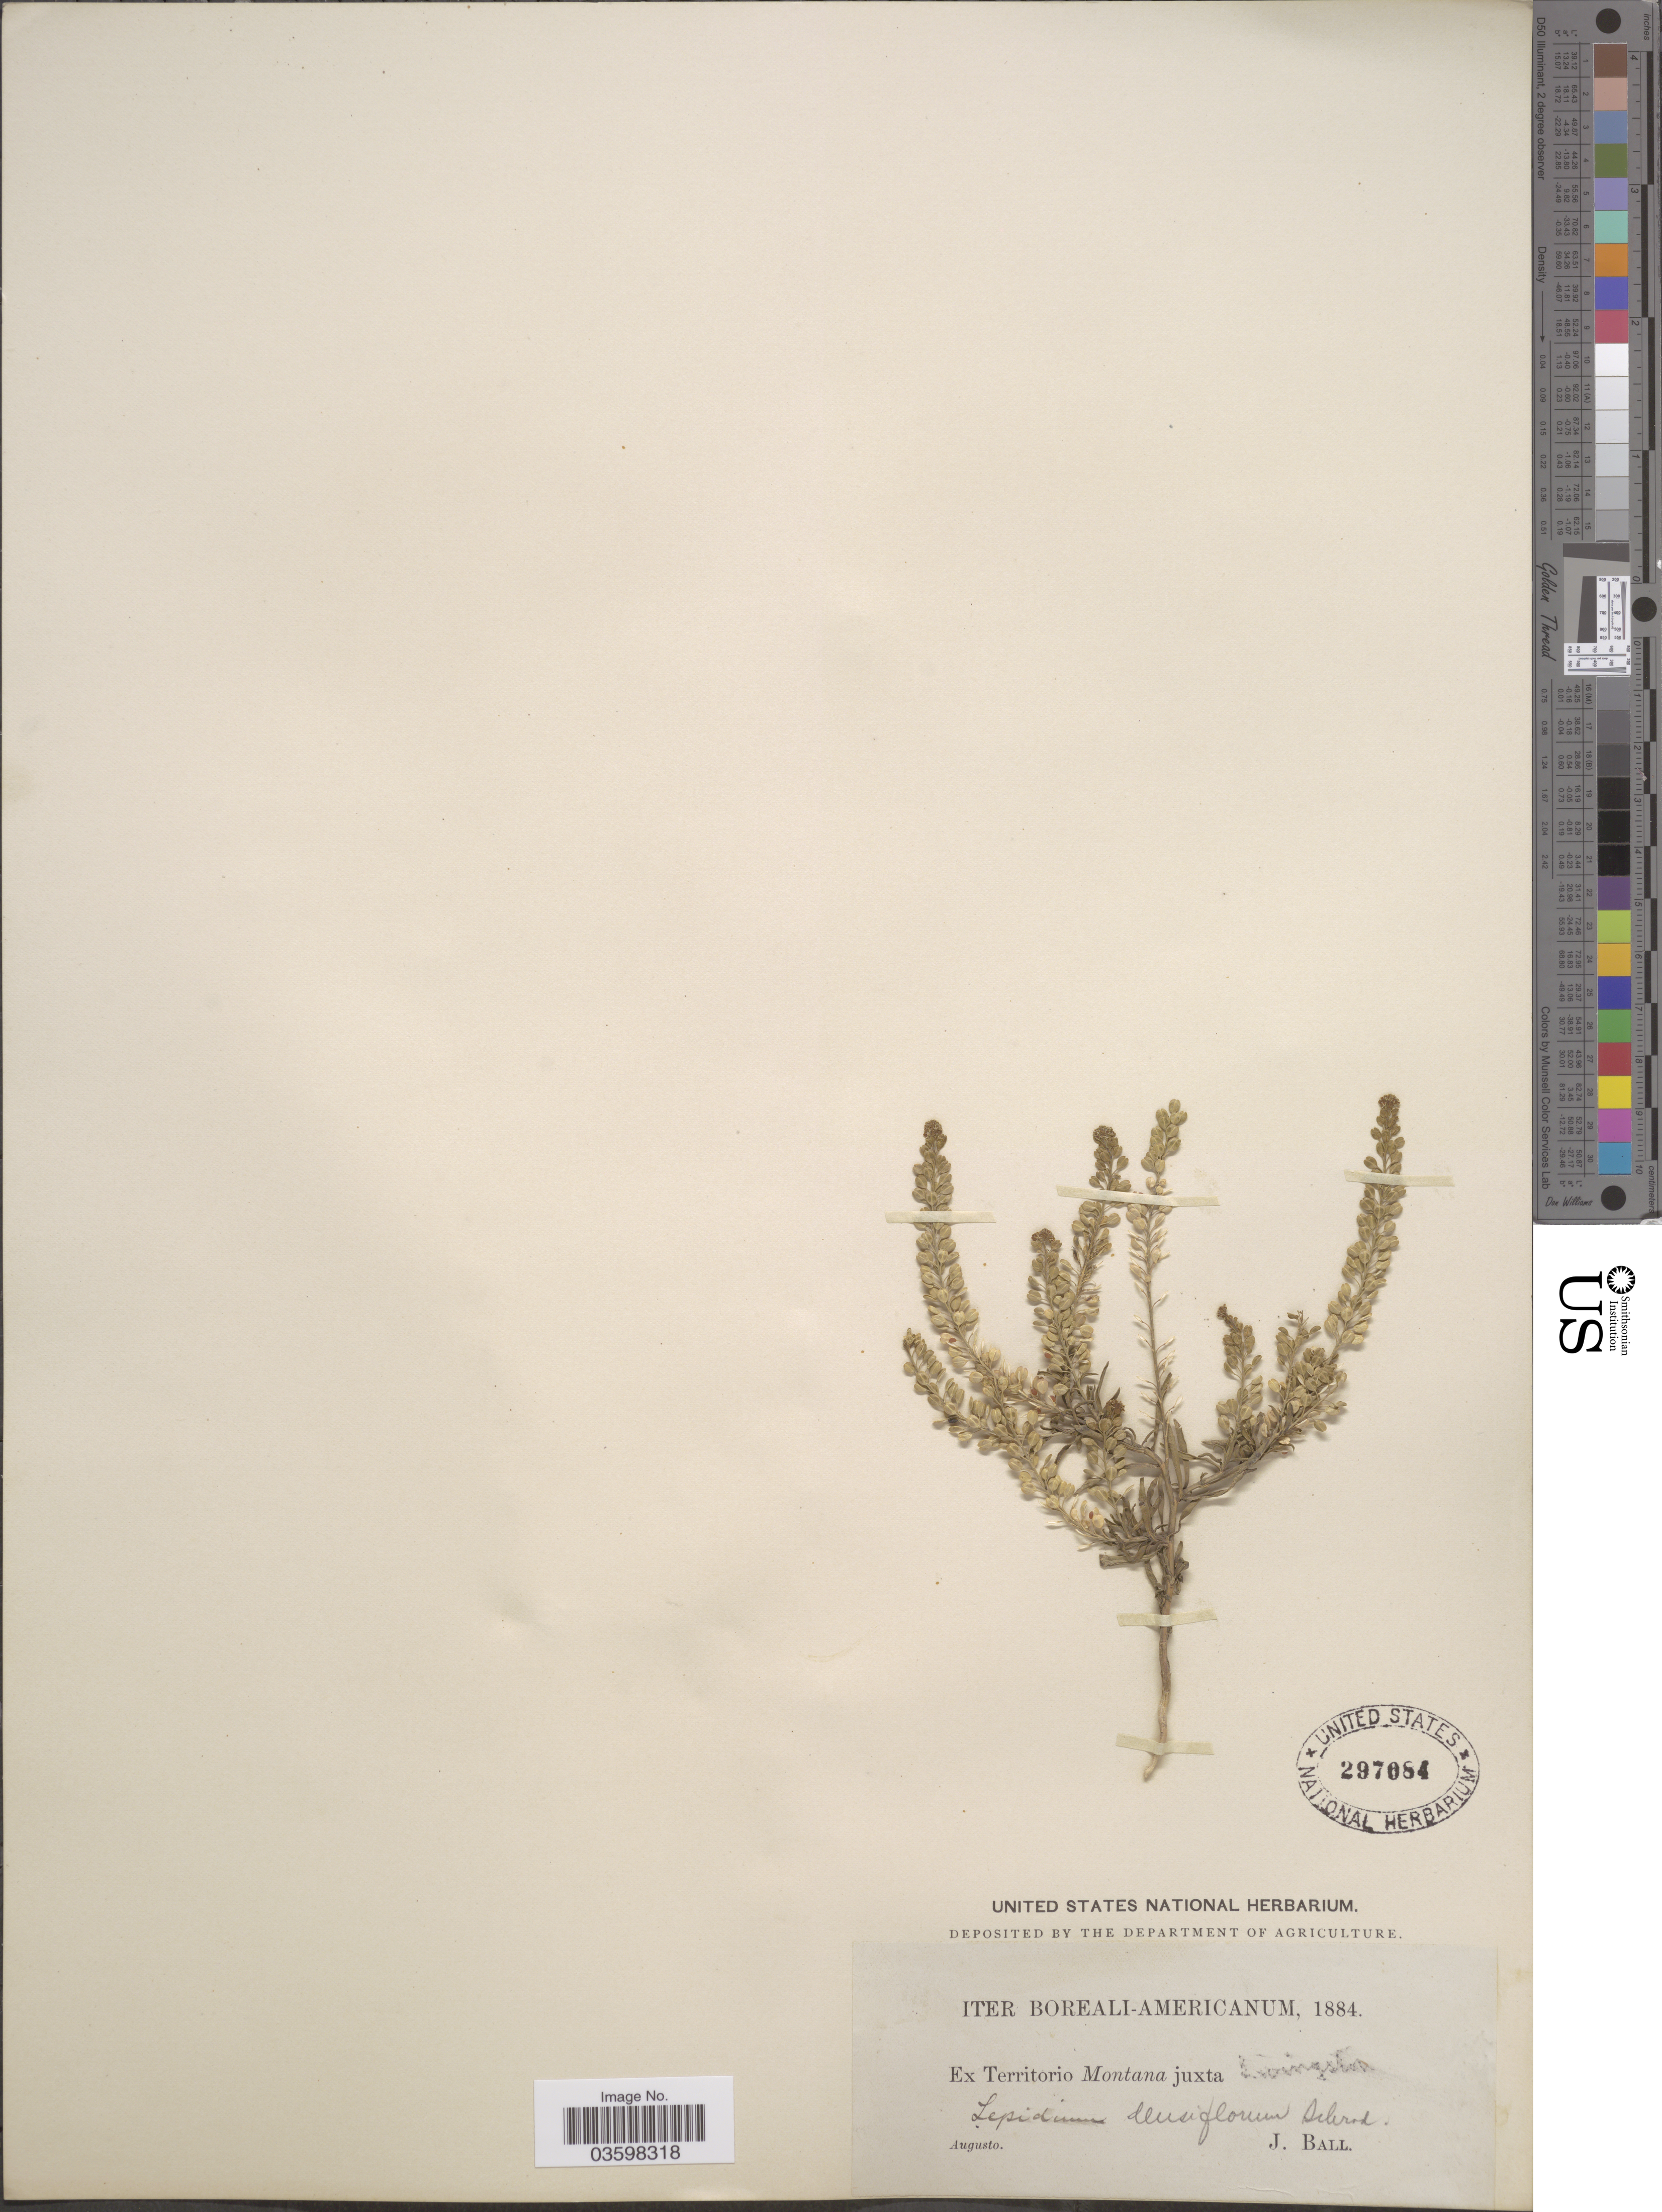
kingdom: Plantae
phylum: Tracheophyta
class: Magnoliopsida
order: Brassicales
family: Brassicaceae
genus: Lepidium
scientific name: Lepidium densiflorum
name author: Schrad.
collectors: J. Ball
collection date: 1884-08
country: United States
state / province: Montana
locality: Iter Boreali-Americanum. Ex Territorio Montana juxta Livingston.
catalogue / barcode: US 297084